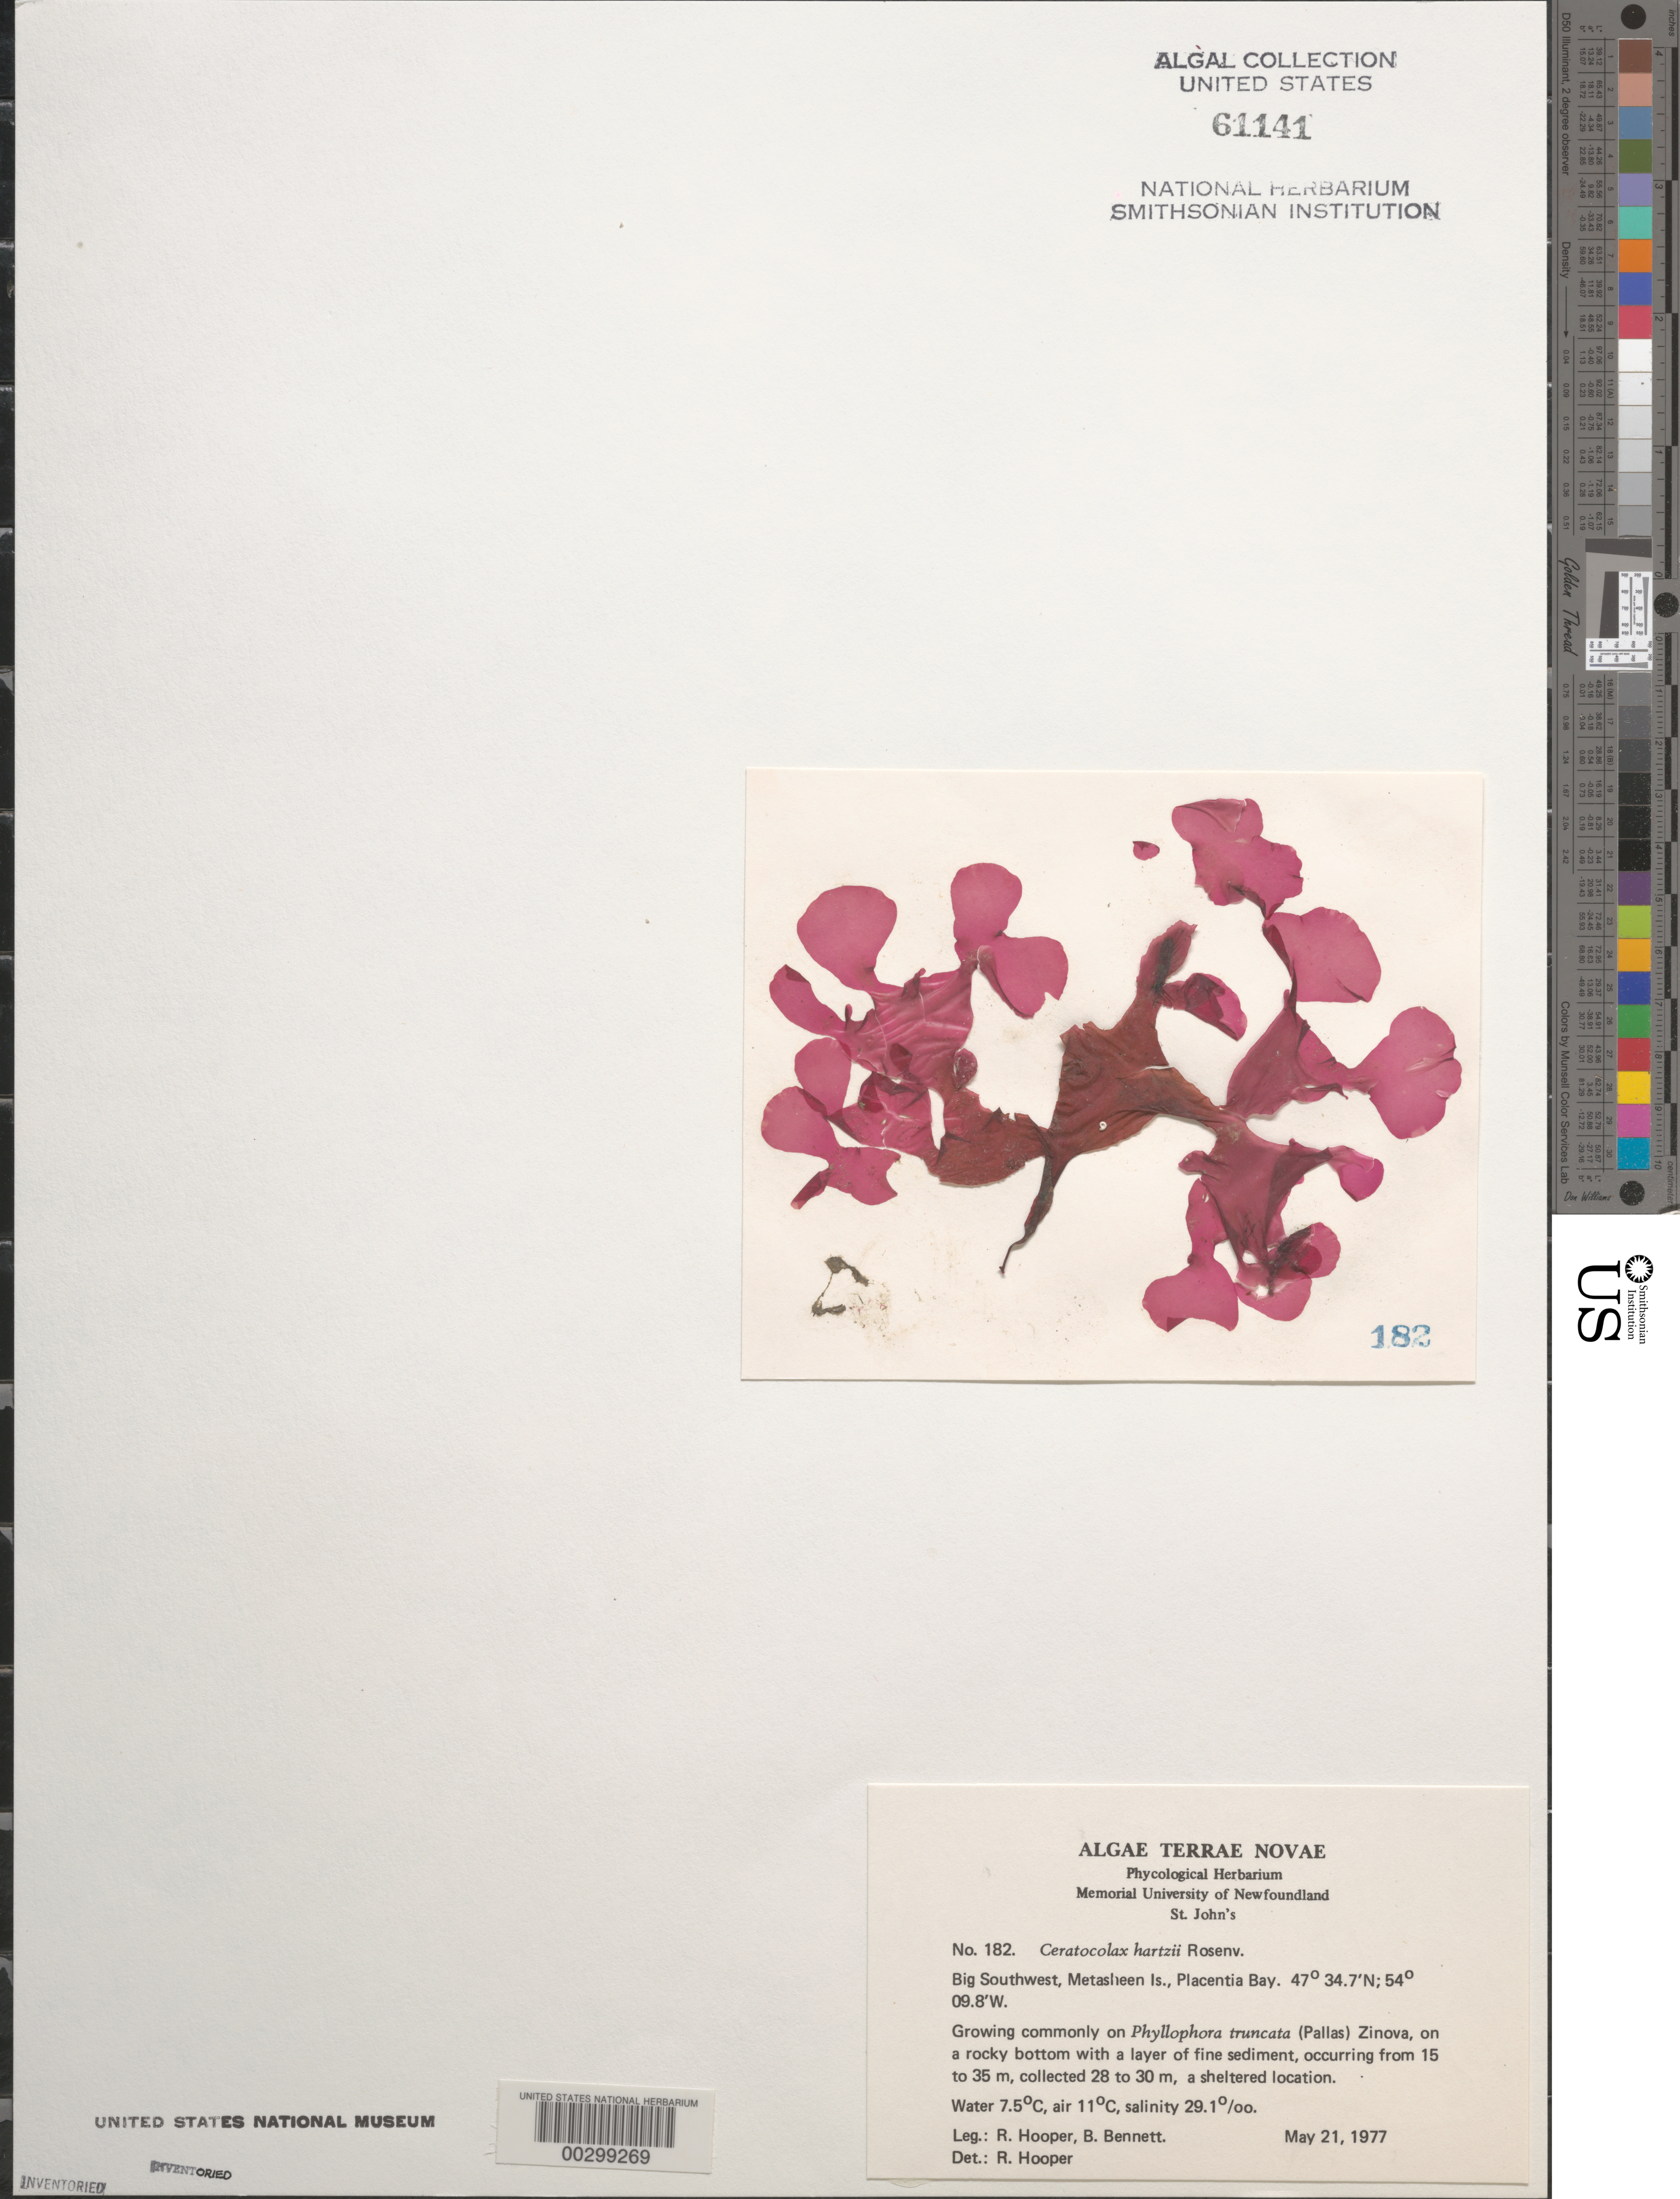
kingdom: Plantae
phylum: Rhodophyta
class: Florideophyceae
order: Gigartinales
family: Phyllophoraceae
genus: Coccotylus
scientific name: Coccotylus hartzii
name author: (Rosenv.) L. Le Gall & G.W. Saunders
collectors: R. G. Hooper & B. Bennett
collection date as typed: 21 May 1977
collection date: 1977-05-21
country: Canada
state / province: Newfoundland and Labrador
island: Merasheen Island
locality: Big Southwest, Placentia Bay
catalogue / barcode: US 61141